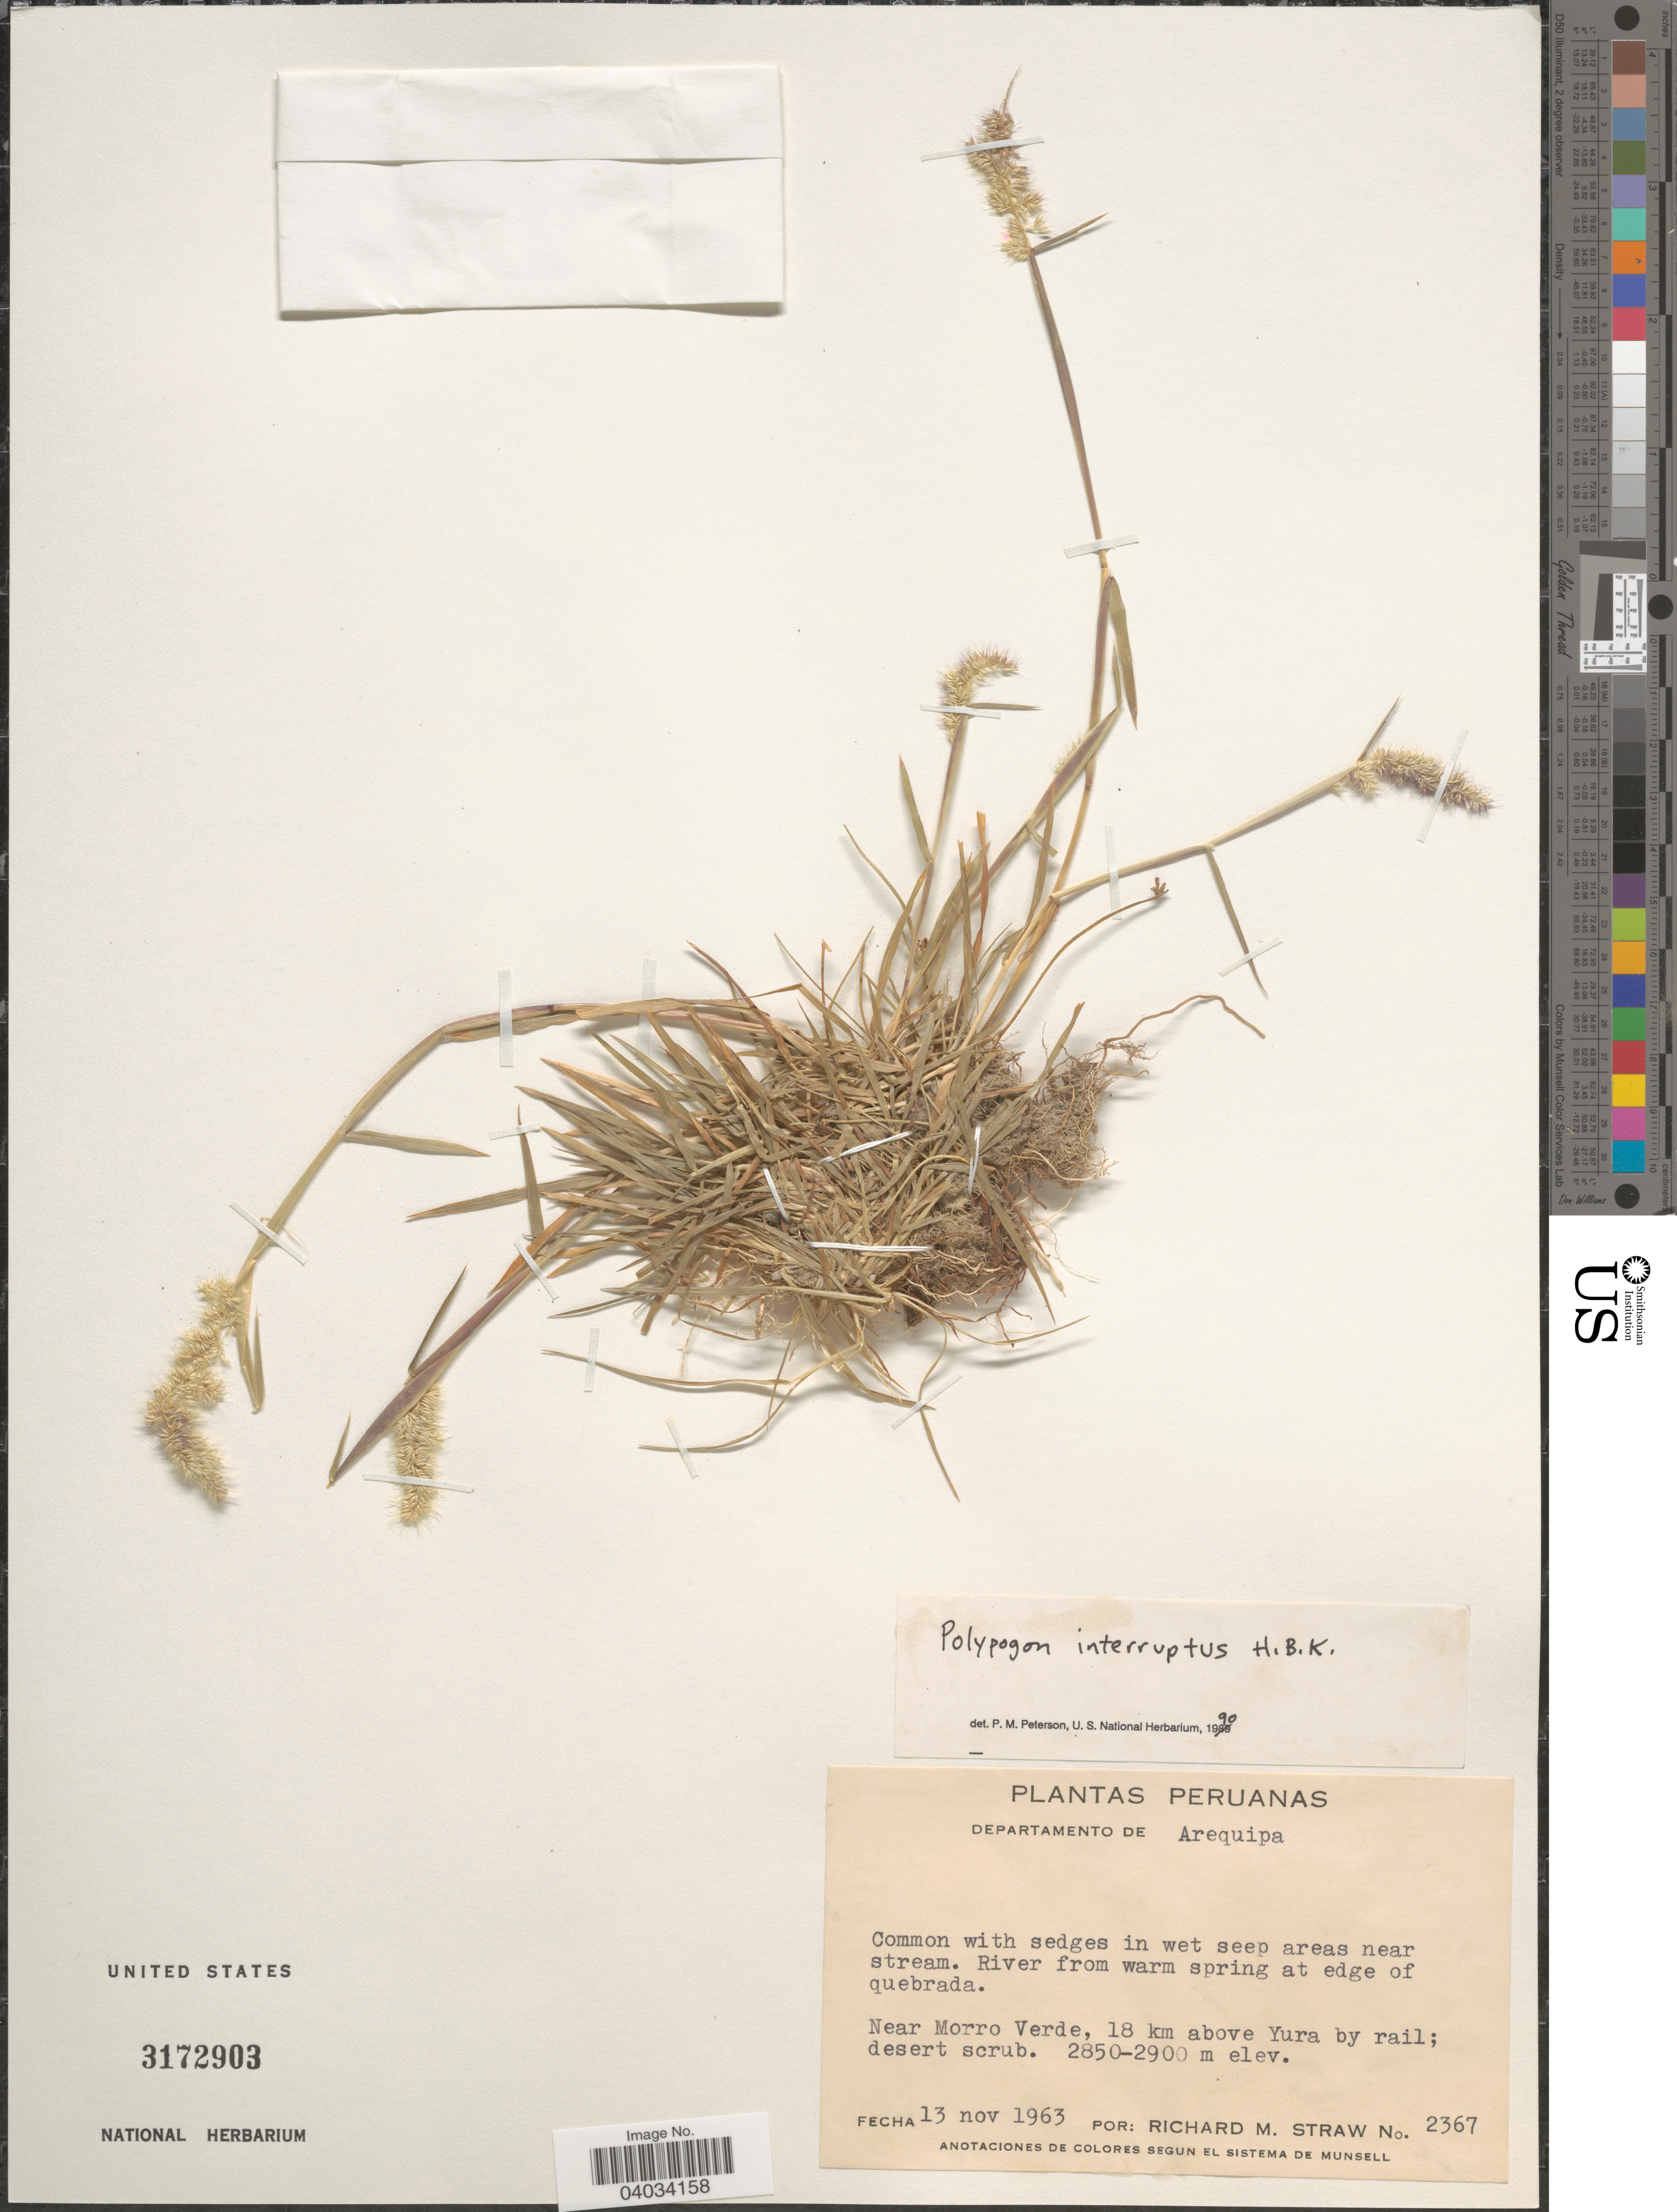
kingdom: Plantae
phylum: Tracheophyta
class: Liliopsida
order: Poales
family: Poaceae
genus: Polypogon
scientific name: Polypogon interruptus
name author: Kunth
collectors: R. M. Straw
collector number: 2367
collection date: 1963-11-13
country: Peru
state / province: Arequipa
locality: Departamento de Arequipa. Near Morro Verde, 18 km above Yura by rail.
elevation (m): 2850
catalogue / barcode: US 3172903